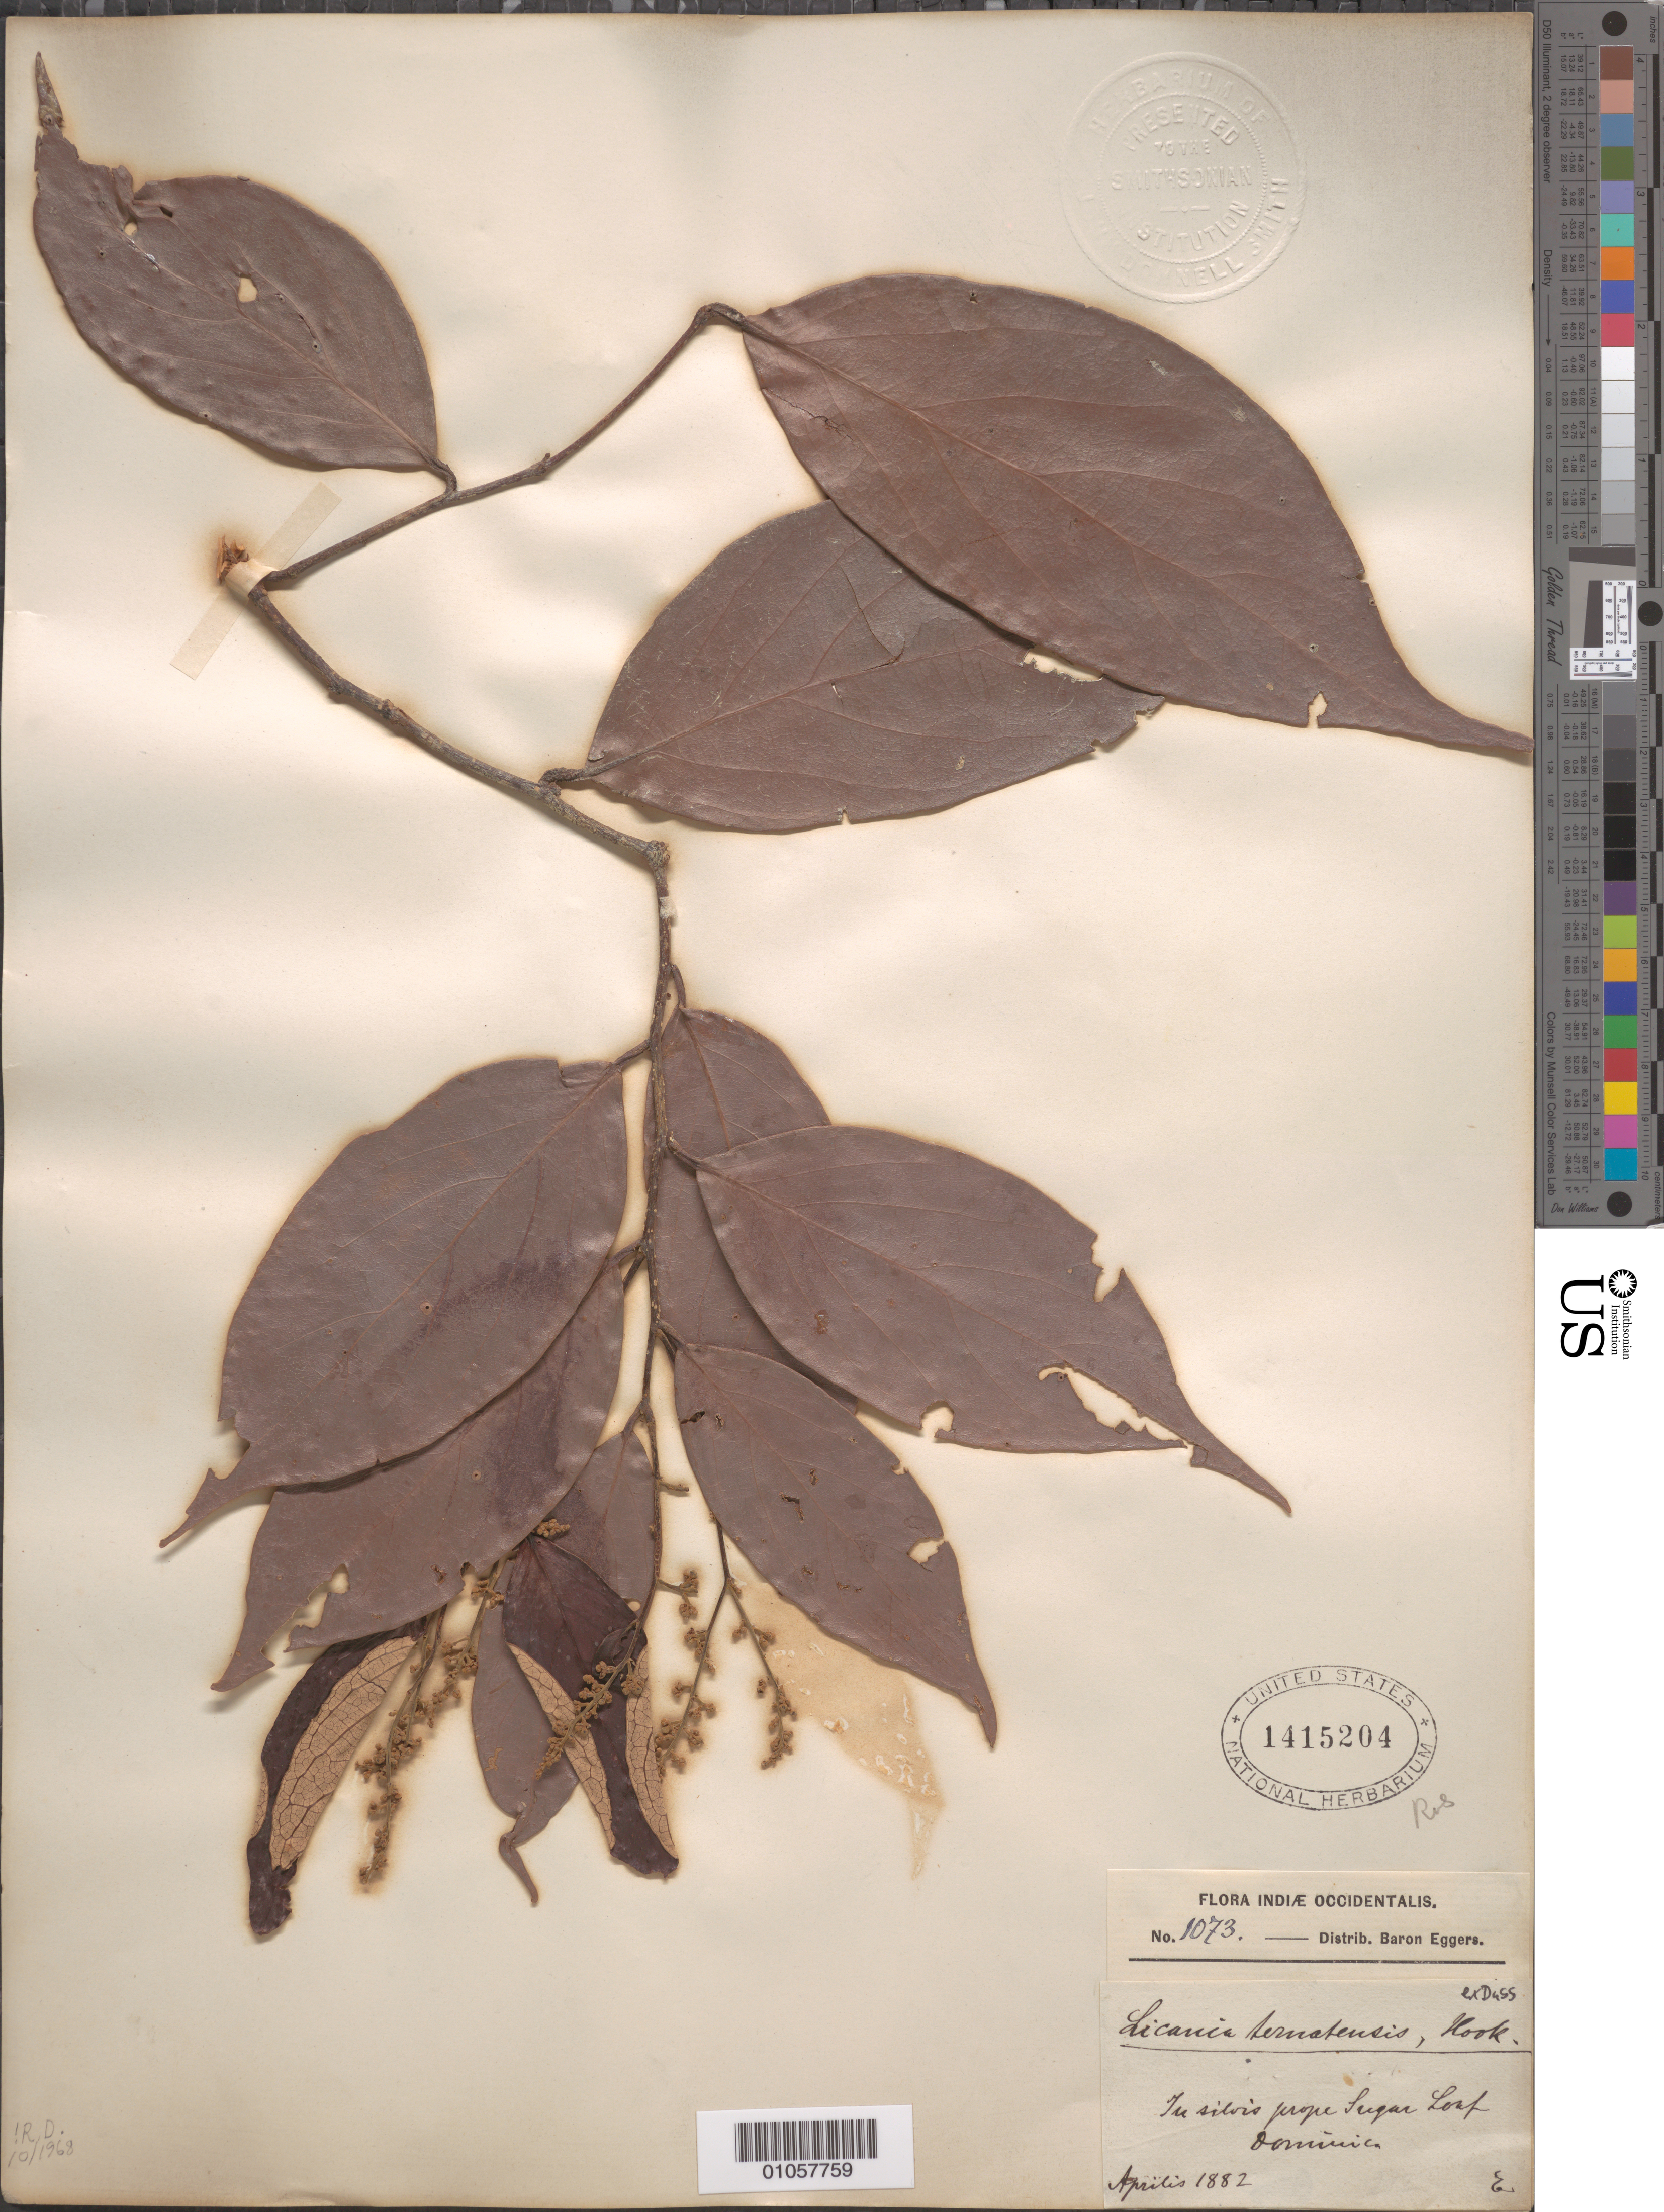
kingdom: Plantae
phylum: Tracheophyta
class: Magnoliopsida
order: Malpighiales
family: Chrysobalanaceae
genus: Licania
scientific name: Licania ternatensis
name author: Hook. f. ex Duss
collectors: H. F. A. von Eggers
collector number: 1073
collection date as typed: Apr 1882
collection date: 1882-04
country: Dominica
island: Dominica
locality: Sugar Loaf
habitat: In sylvis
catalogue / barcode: US 1415204